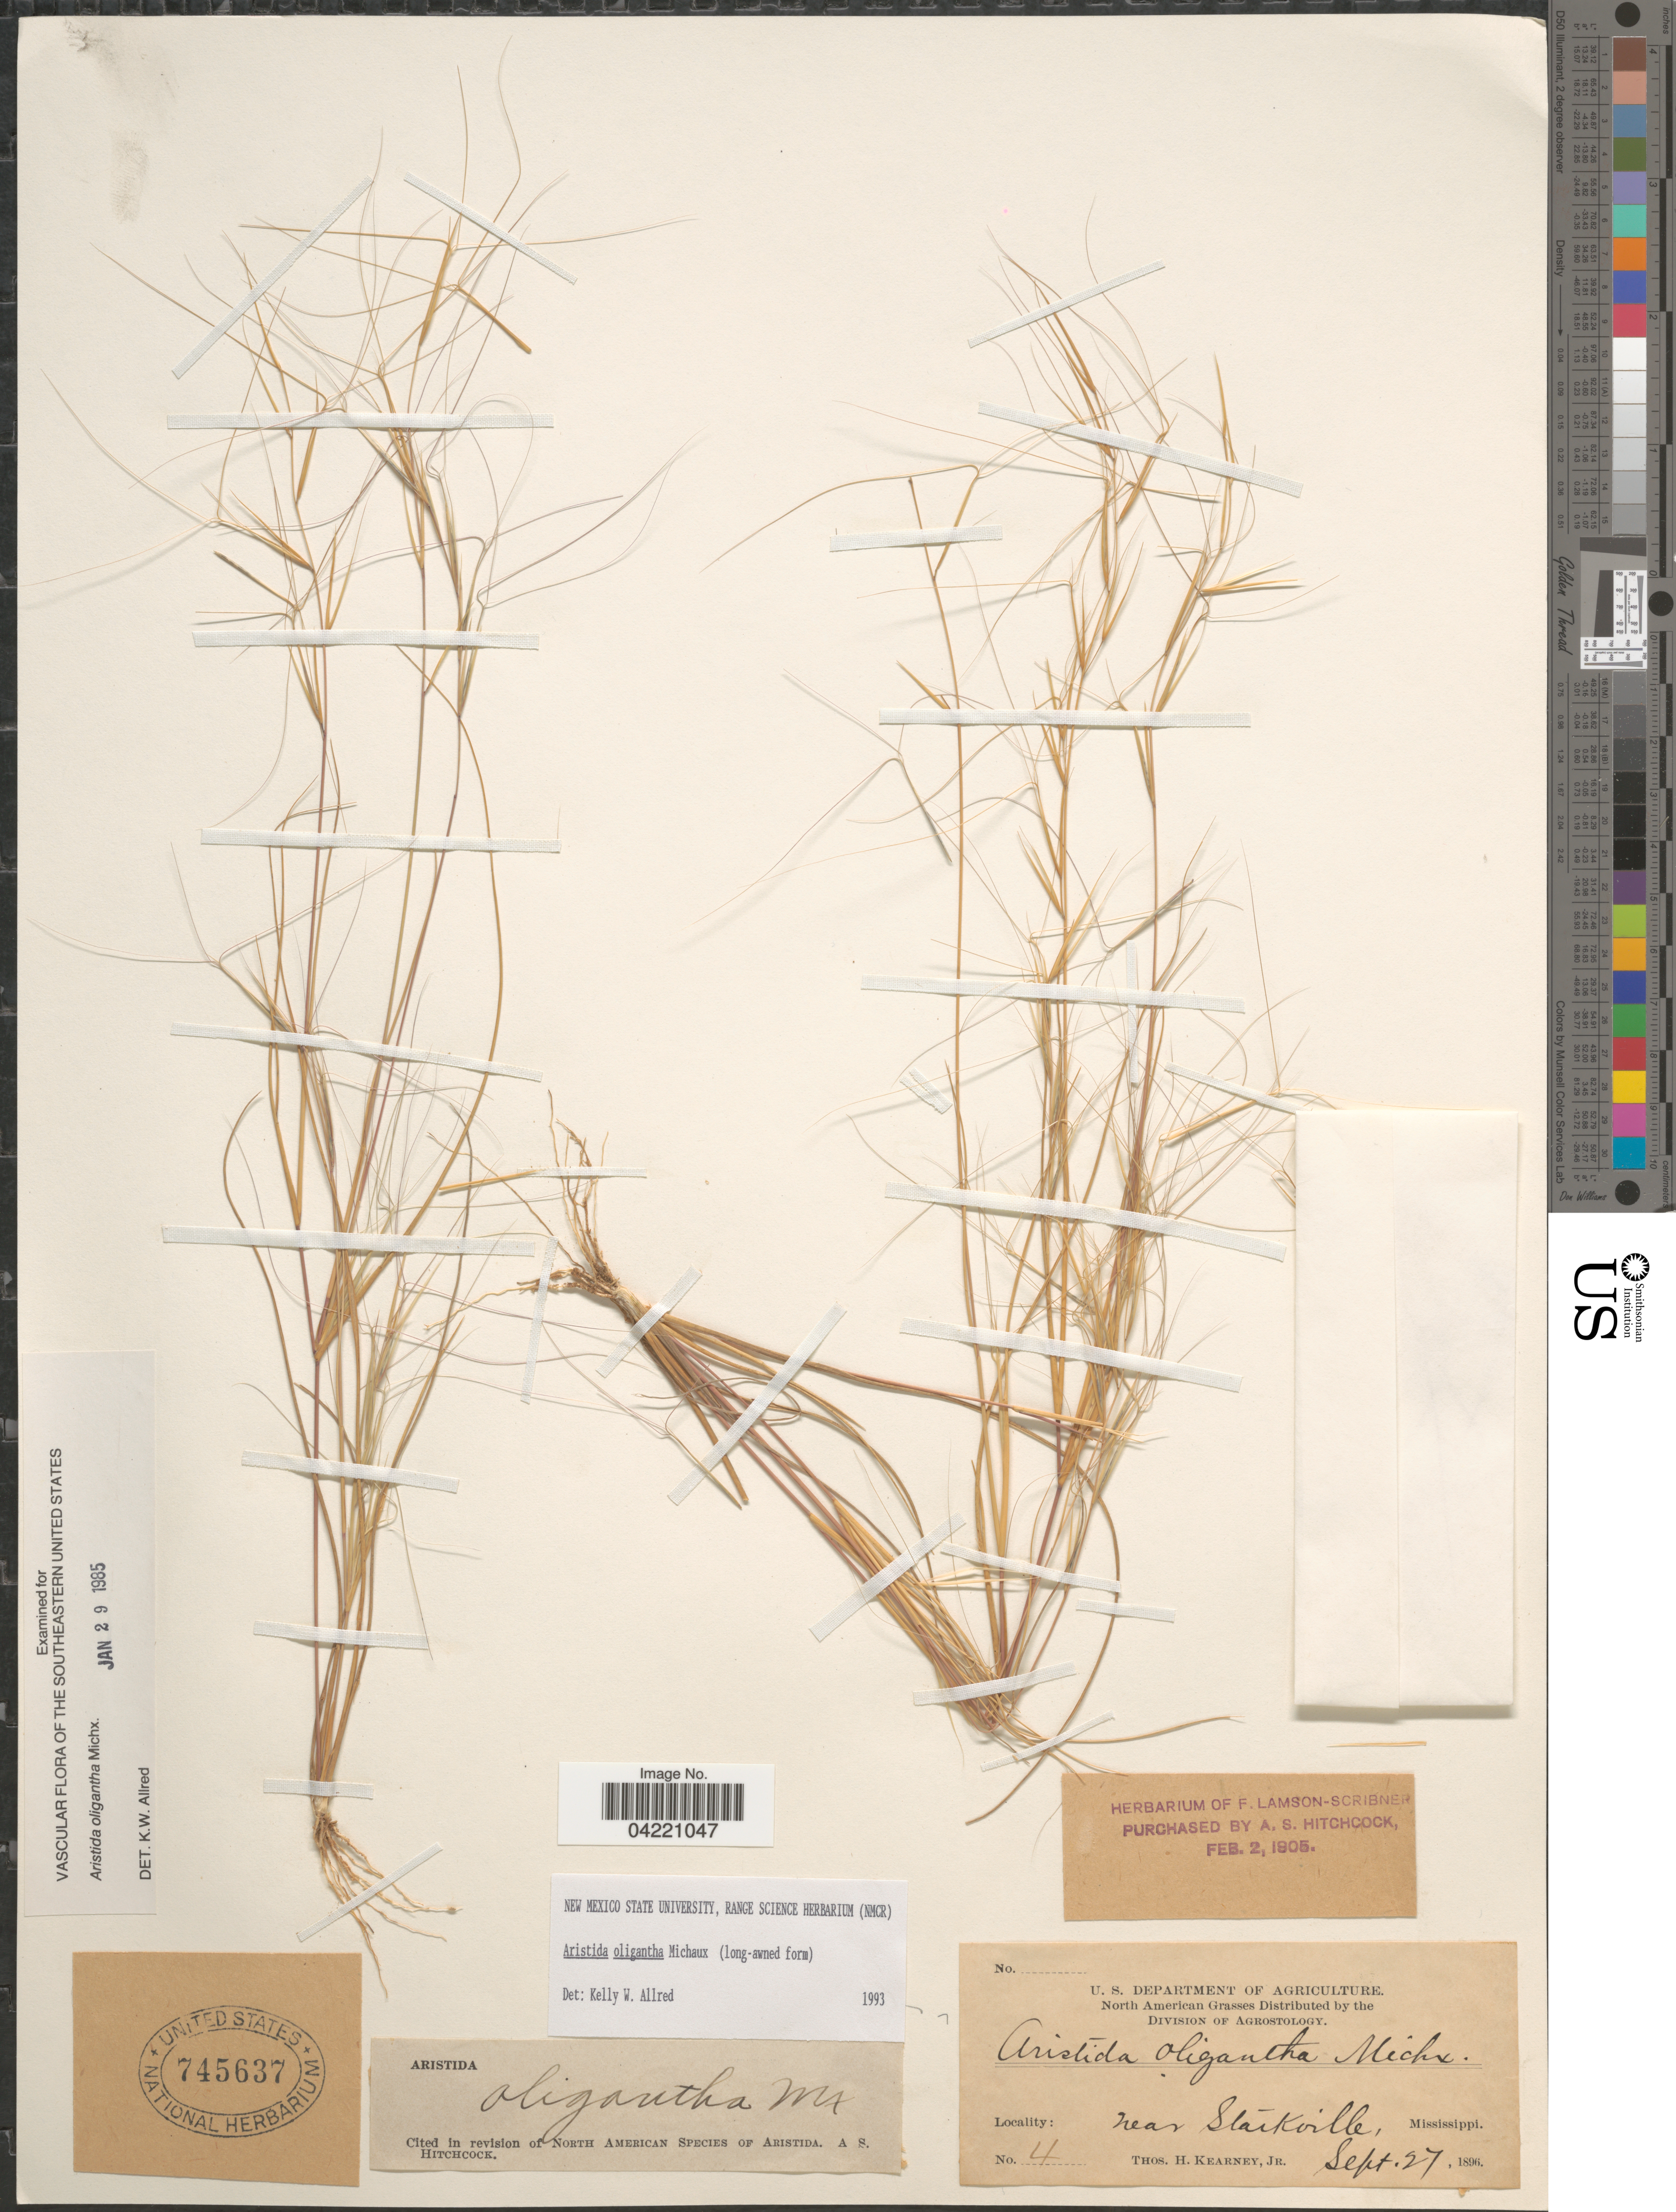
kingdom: Plantae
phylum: Tracheophyta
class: Liliopsida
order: Poales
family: Poaceae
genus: Aristida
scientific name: Aristida oligantha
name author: Michx.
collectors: T. H. Kearney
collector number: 4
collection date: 1896-09-27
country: United States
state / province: Mississippi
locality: Near Starkville.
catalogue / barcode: US 745637